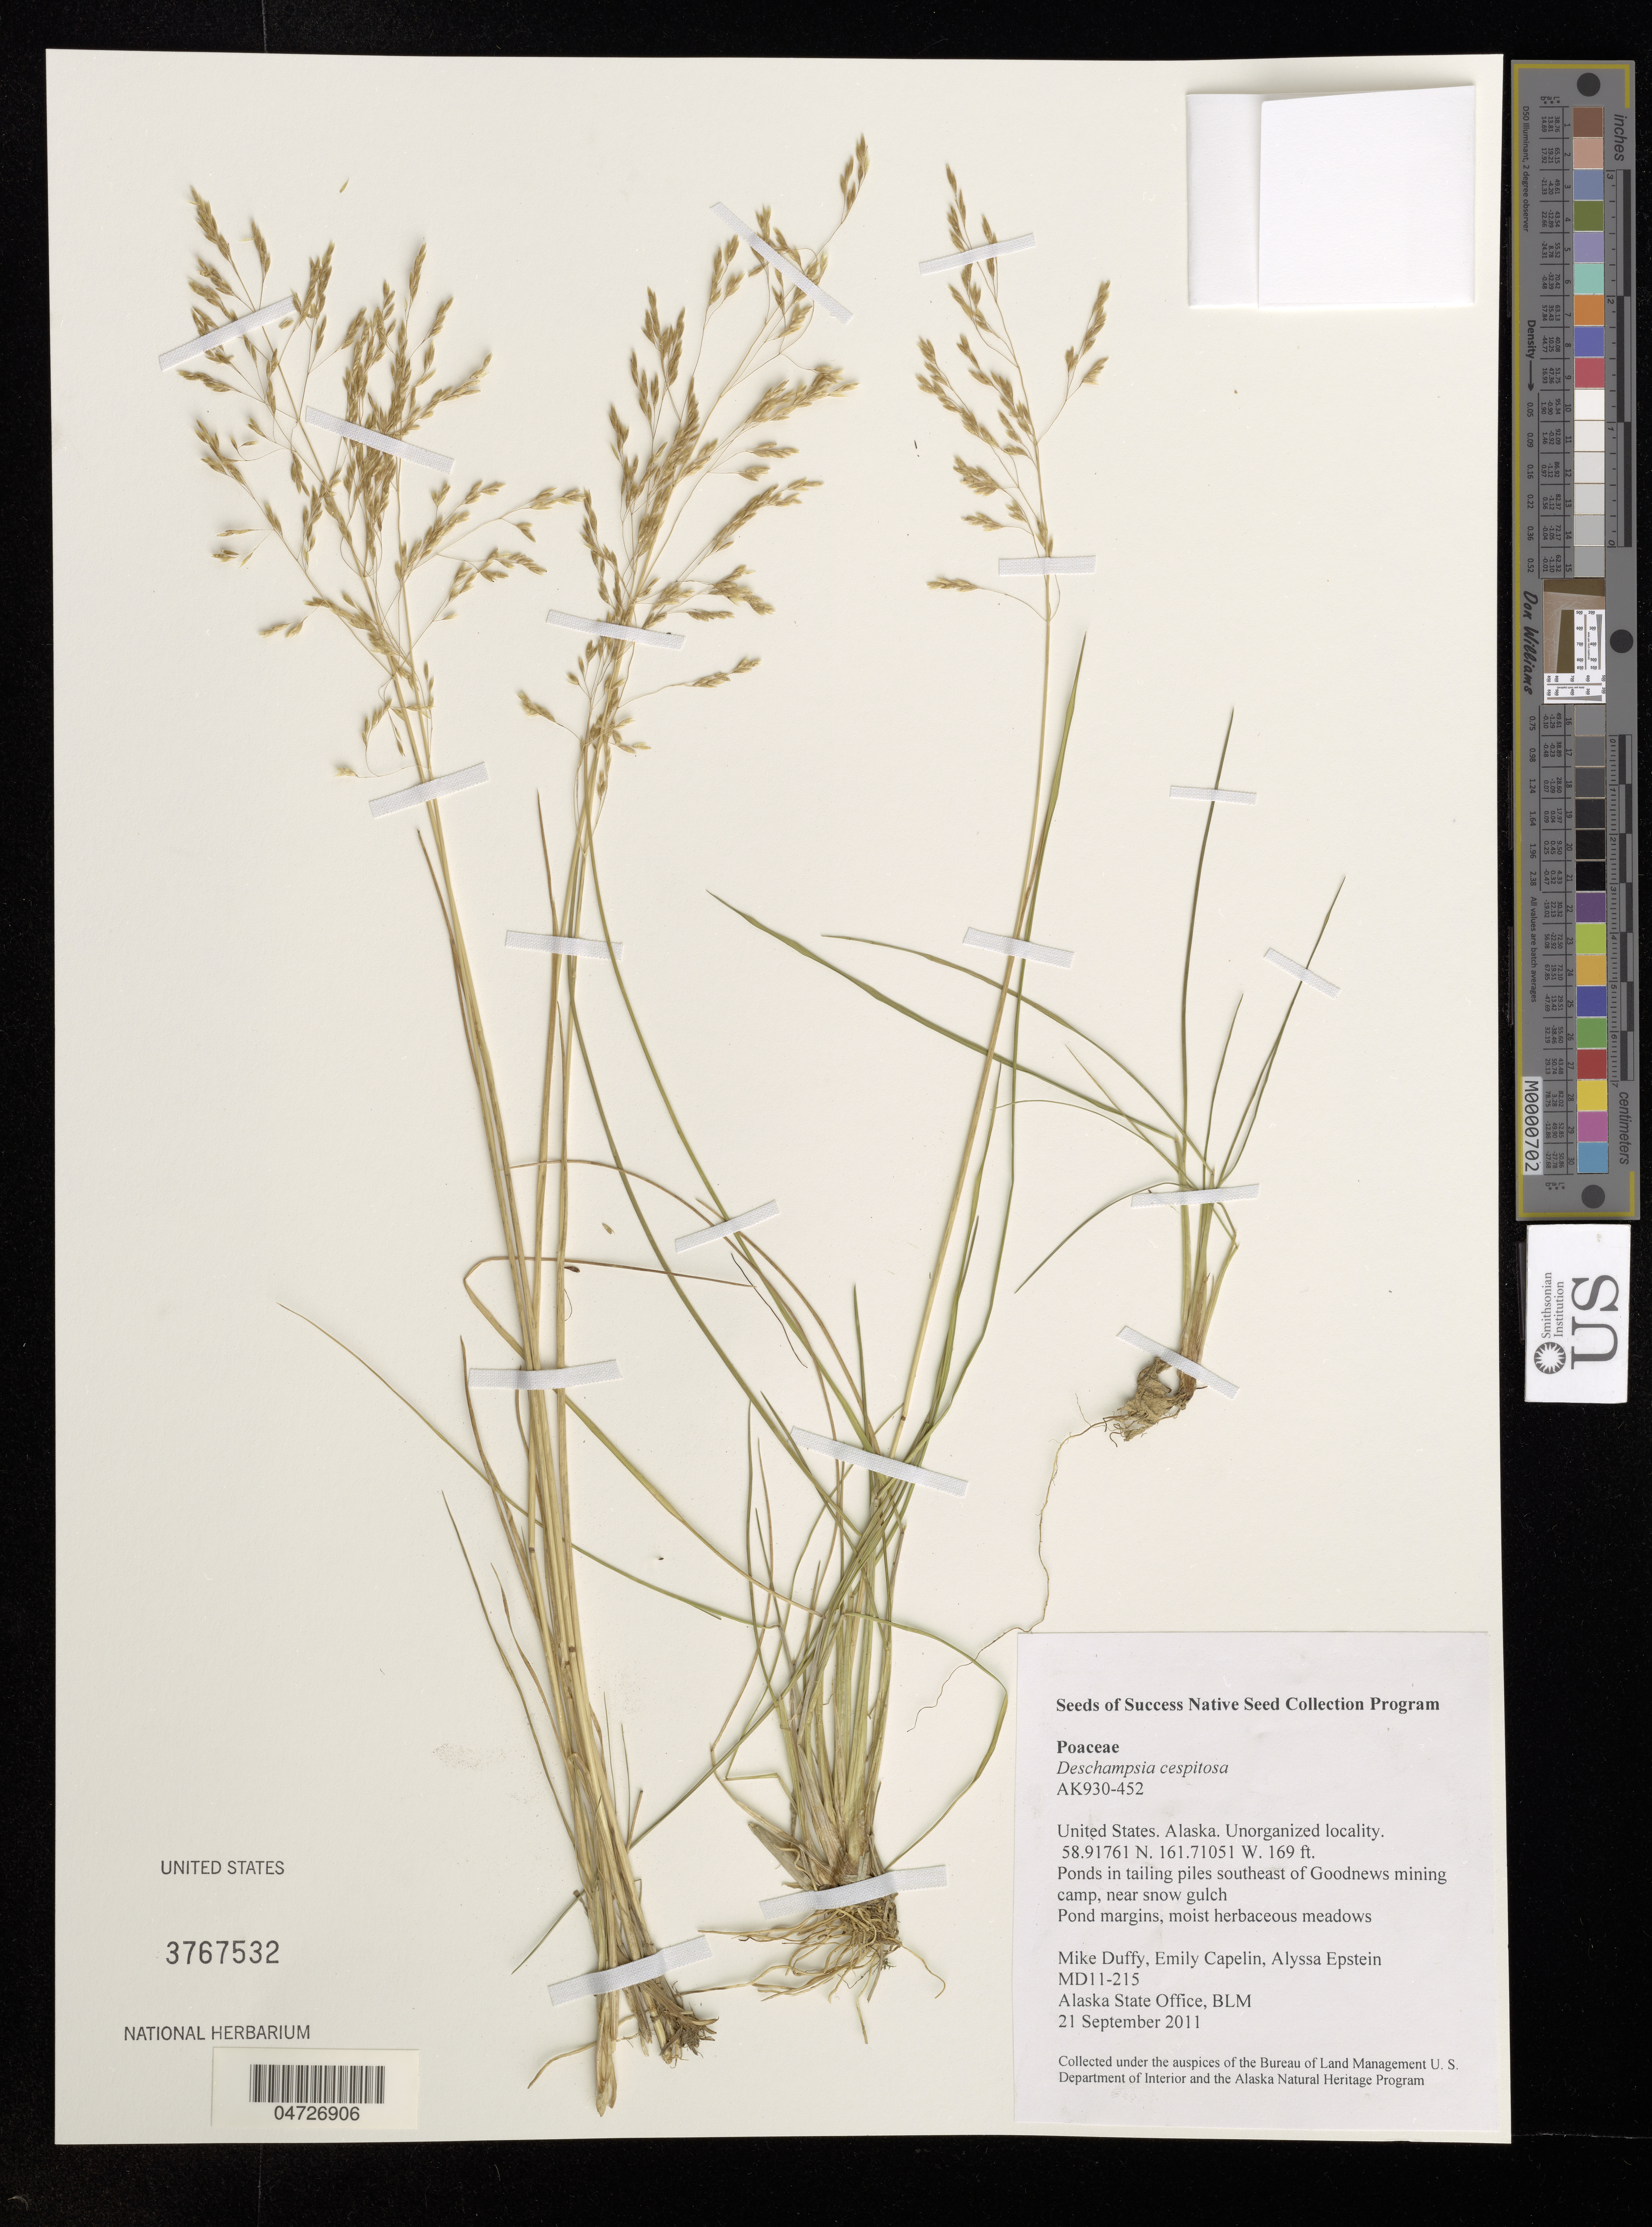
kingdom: Plantae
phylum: Tracheophyta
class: Liliopsida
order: Poales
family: Poaceae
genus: Deschampsia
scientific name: Deschampsia cespitosa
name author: (L.) P. Beauv.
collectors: M. Duffy, E. Capelin & A. Epstein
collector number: AK930-452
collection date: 2011-09-21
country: United States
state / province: Alaska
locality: Unorganized locality. Ponds in tailing piles southeast of Goodnews mining camp, near snow gulch.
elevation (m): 52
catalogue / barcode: US 3767532